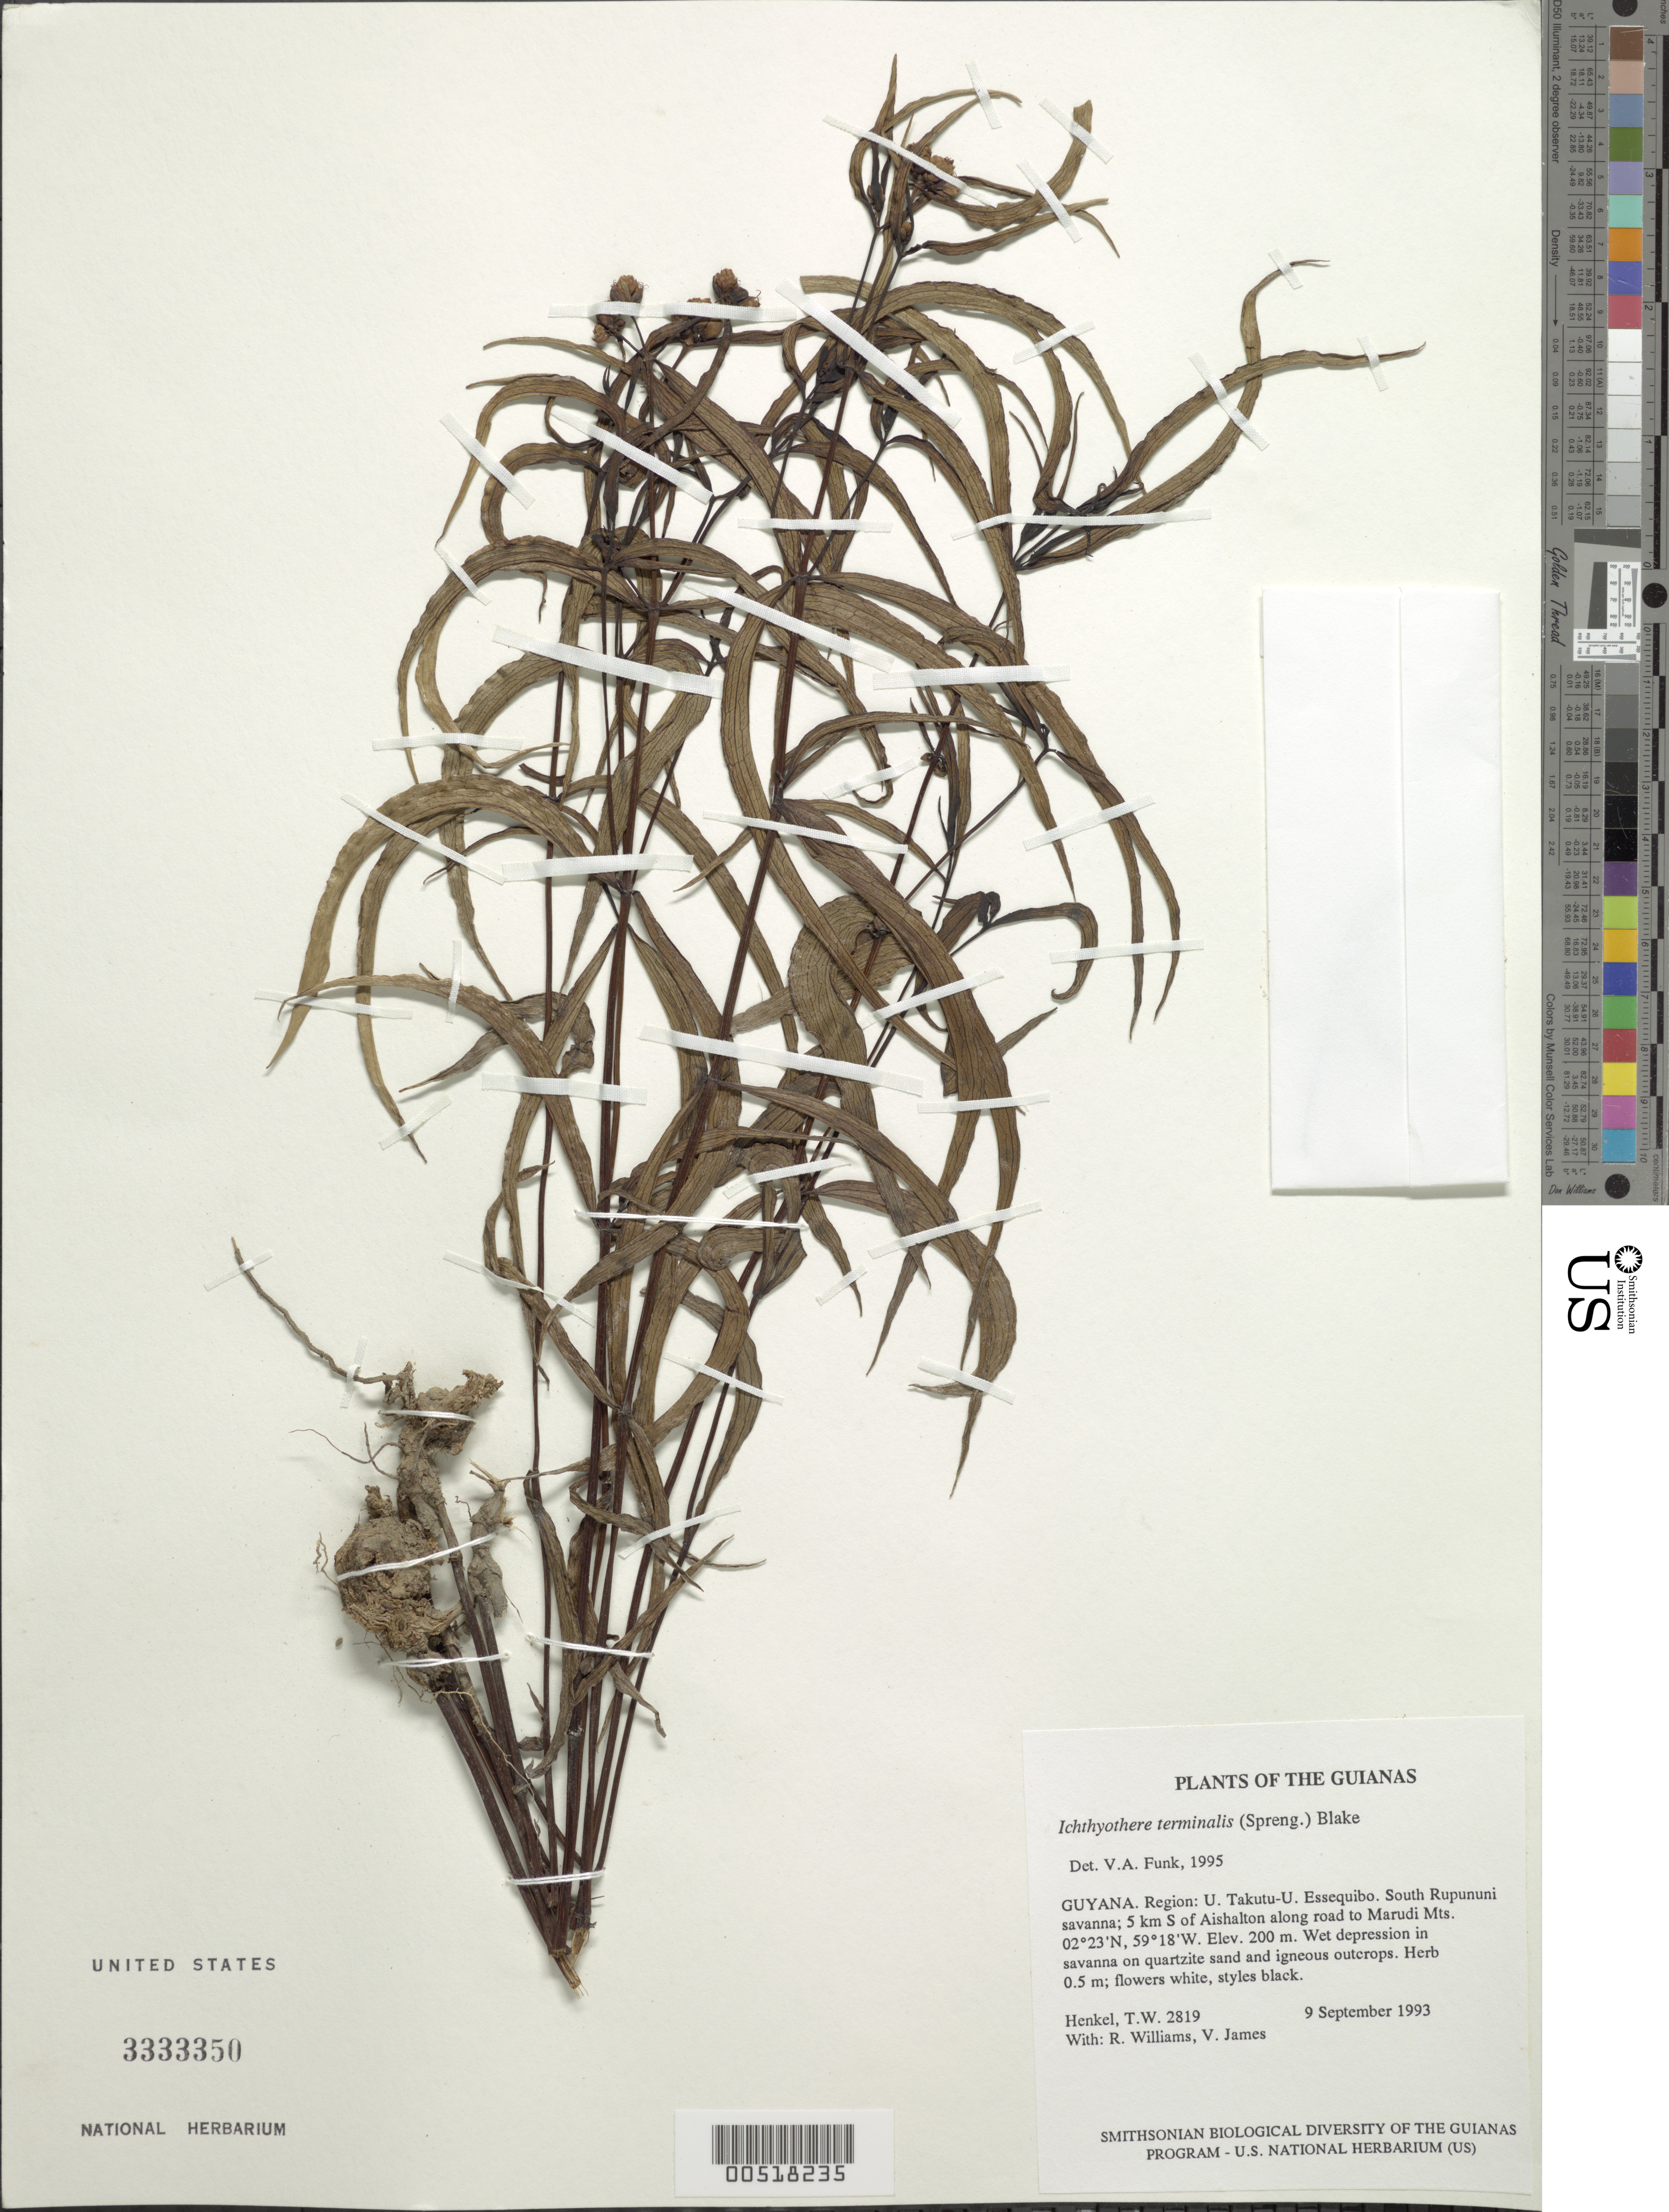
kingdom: Plantae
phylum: Tracheophyta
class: Magnoliopsida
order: Asterales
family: Asteraceae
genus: Ichthyothere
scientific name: Ichthyothere terminalis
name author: (Spreng.) S.F. Blake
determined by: Funk, Vicki A., (BOT), Smithsonian Institution - National Museum of Natural History (UNITED STATES)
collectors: T. Henkel, R. Williams & V. James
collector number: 2819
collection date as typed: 9 September 1993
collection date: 1993-09-09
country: Guyana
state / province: U. Takutu-U. Essequibo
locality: South Rupununi savanna; 5 km S of Aishalton along road to Marudi Mts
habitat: Wet depression in savanna on quartzite sand and igneous outcrops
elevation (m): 200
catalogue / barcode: US 3333350